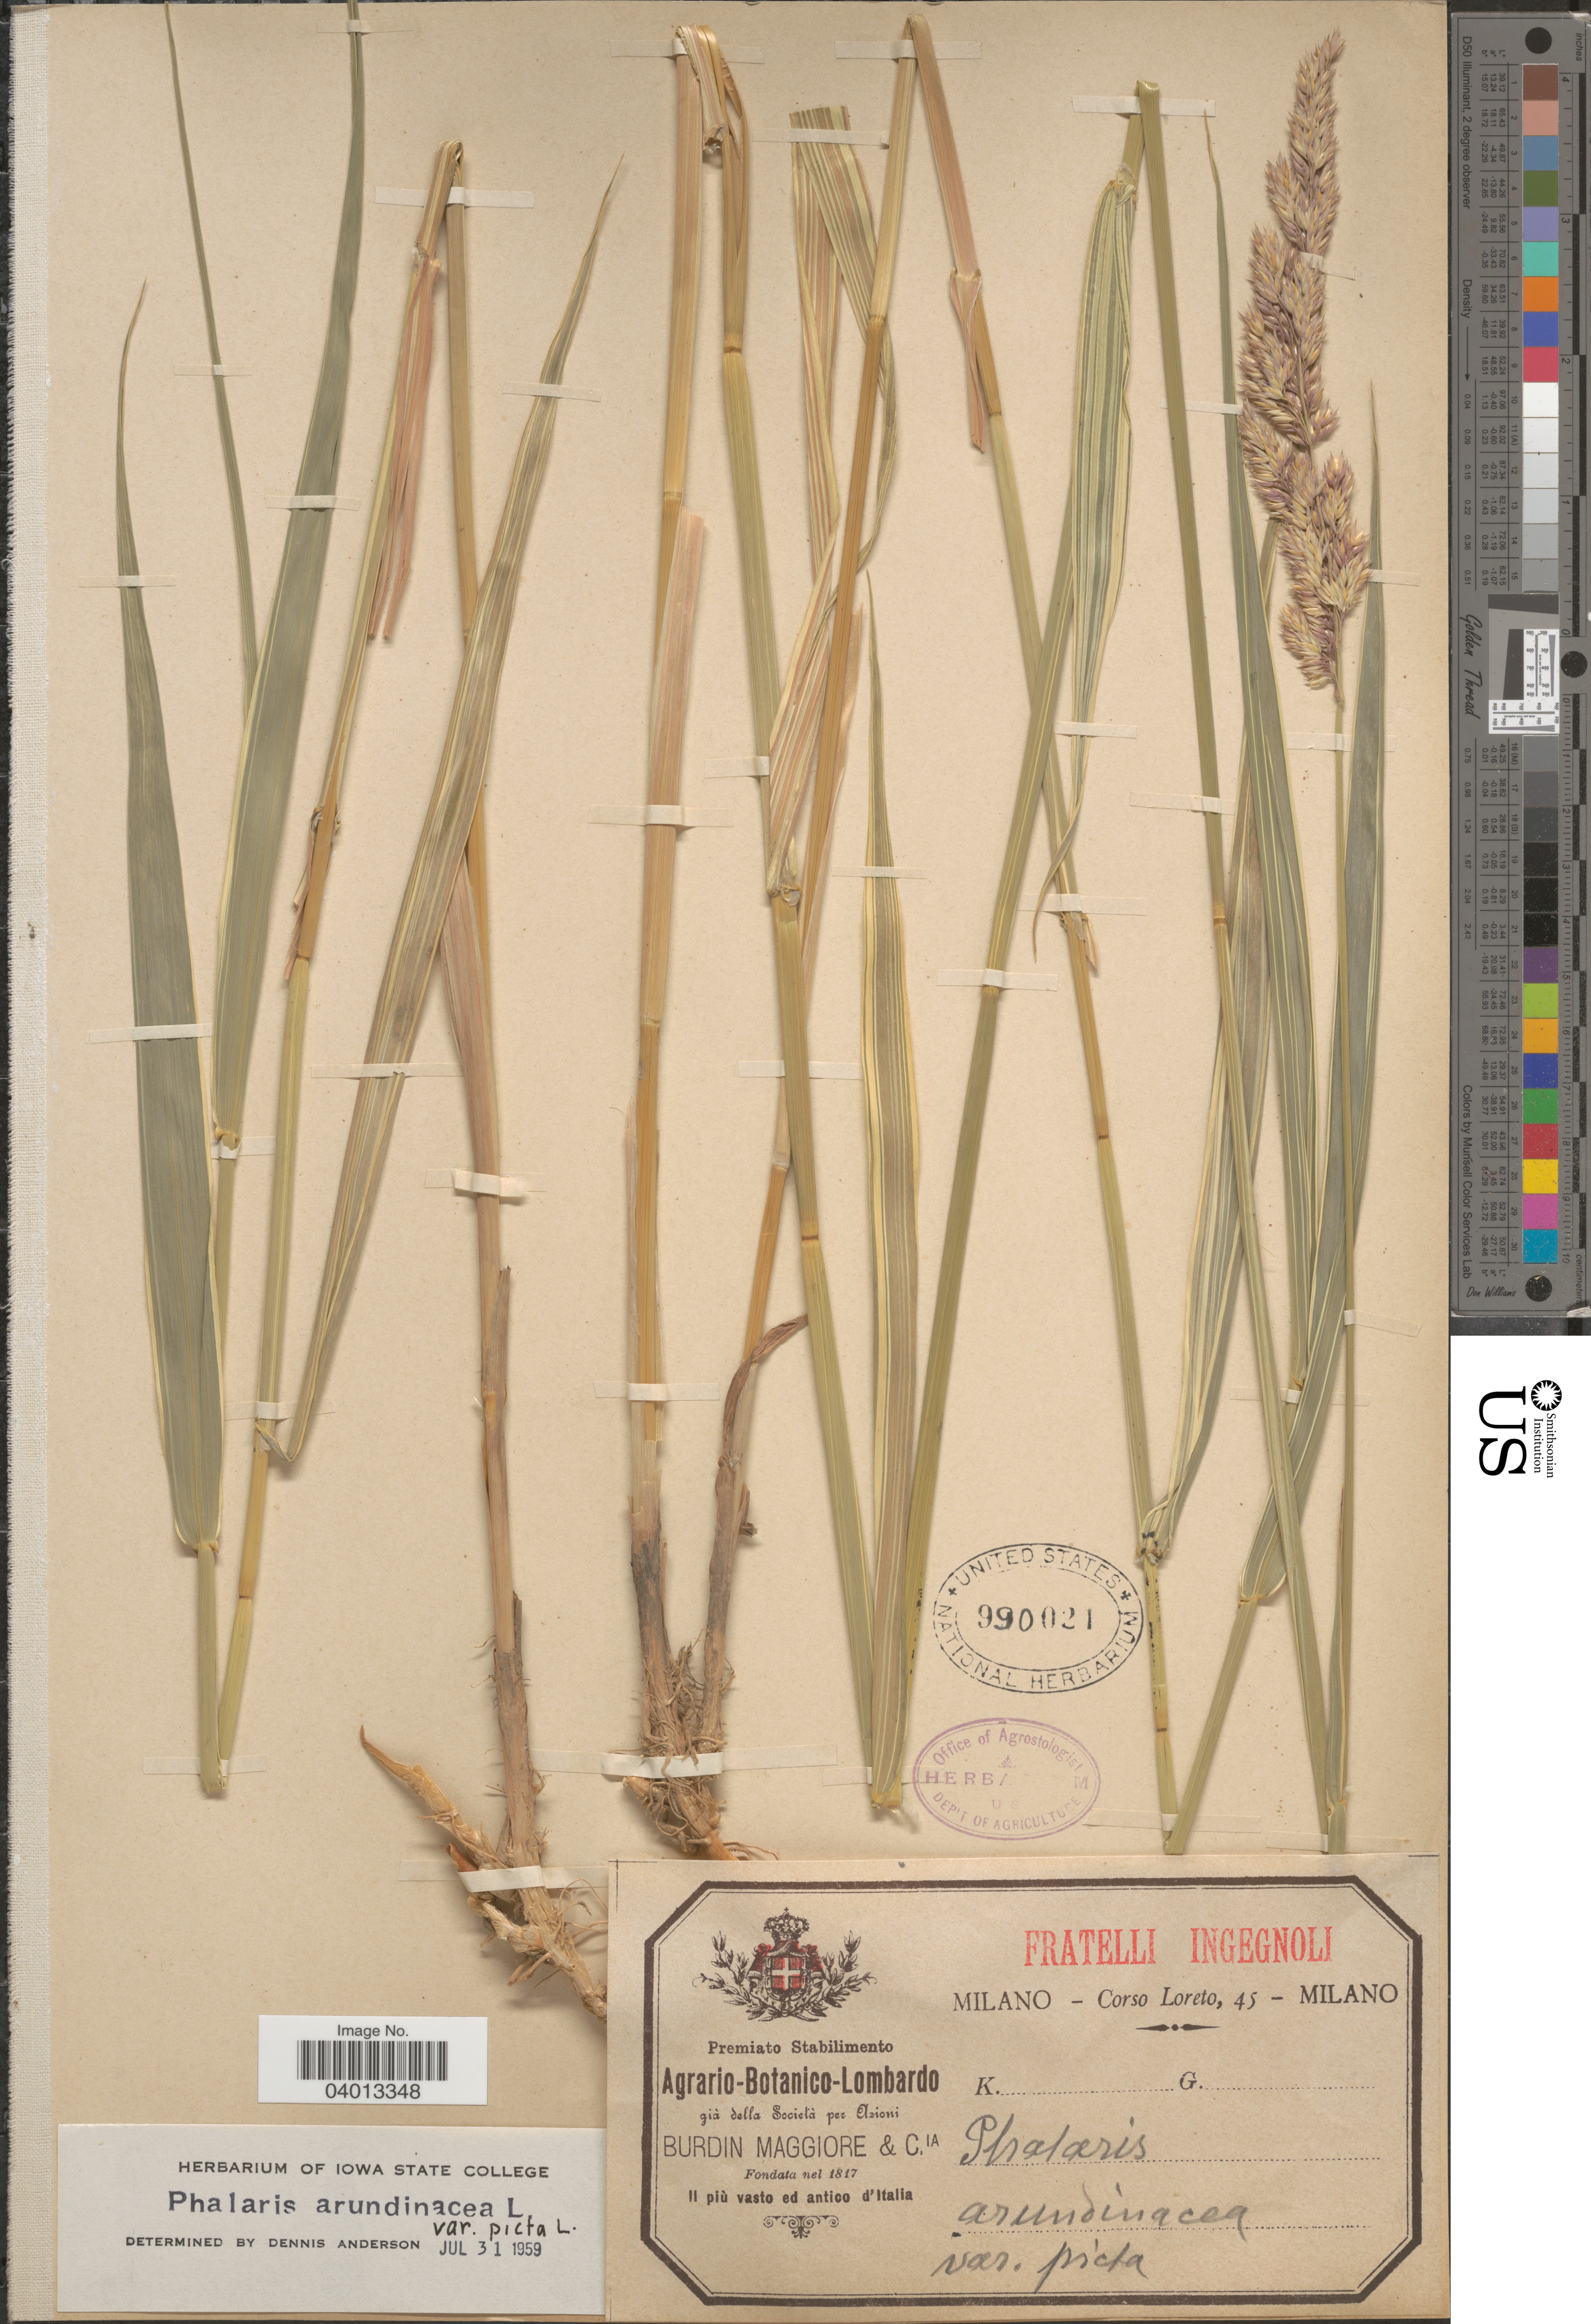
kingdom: Plantae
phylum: Tracheophyta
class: Liliopsida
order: Poales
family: Poaceae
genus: Phalaris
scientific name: Phalaris arundinacea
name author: L.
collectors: Loreto, C.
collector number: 45?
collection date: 1817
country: Italy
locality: Il più vasto ed antico d'Italia.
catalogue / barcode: US 990021